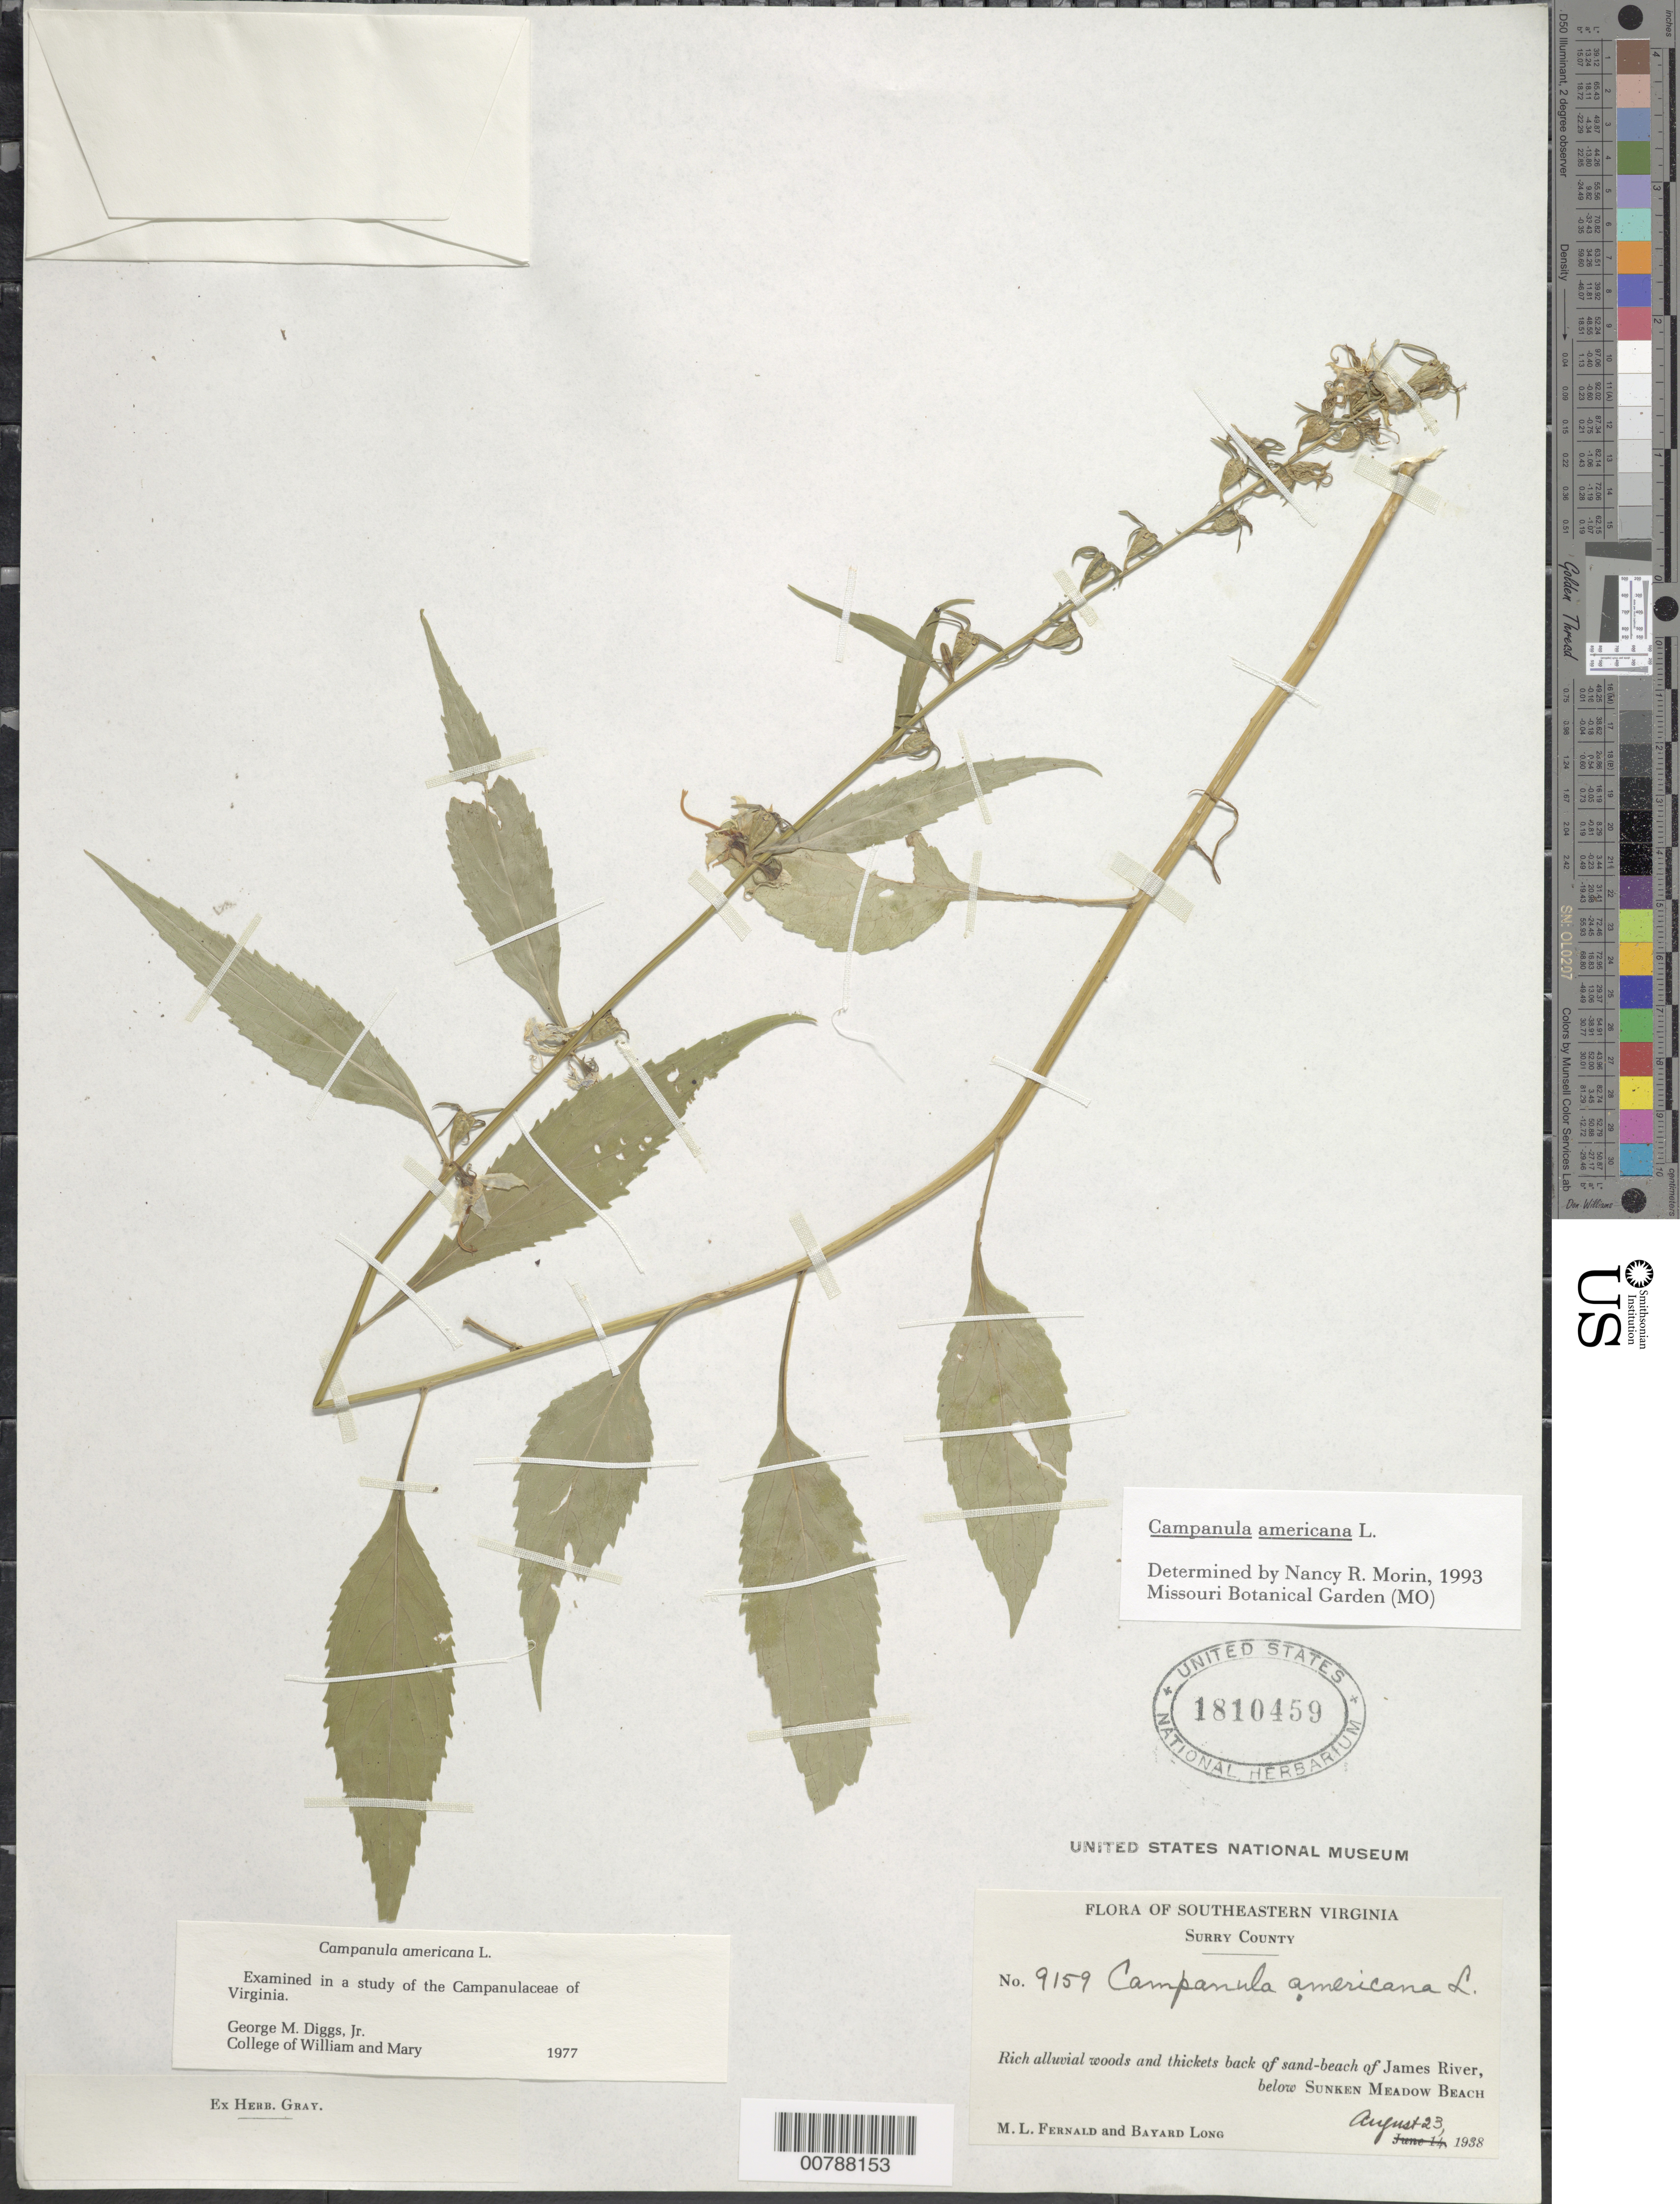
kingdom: Plantae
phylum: Tracheophyta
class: Magnoliopsida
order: Asterales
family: Campanulaceae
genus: Campanula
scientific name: Campanula americana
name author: L.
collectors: M. L. Fernald & B. H. Long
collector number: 9159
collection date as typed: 23 Aug 1938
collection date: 1938-08-23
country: United States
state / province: Virginia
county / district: Surry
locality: Sand beach of James River, below Sunken Meadow Beach.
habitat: Rich alluvial woods and thickets back of snad-beach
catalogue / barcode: US 1810459